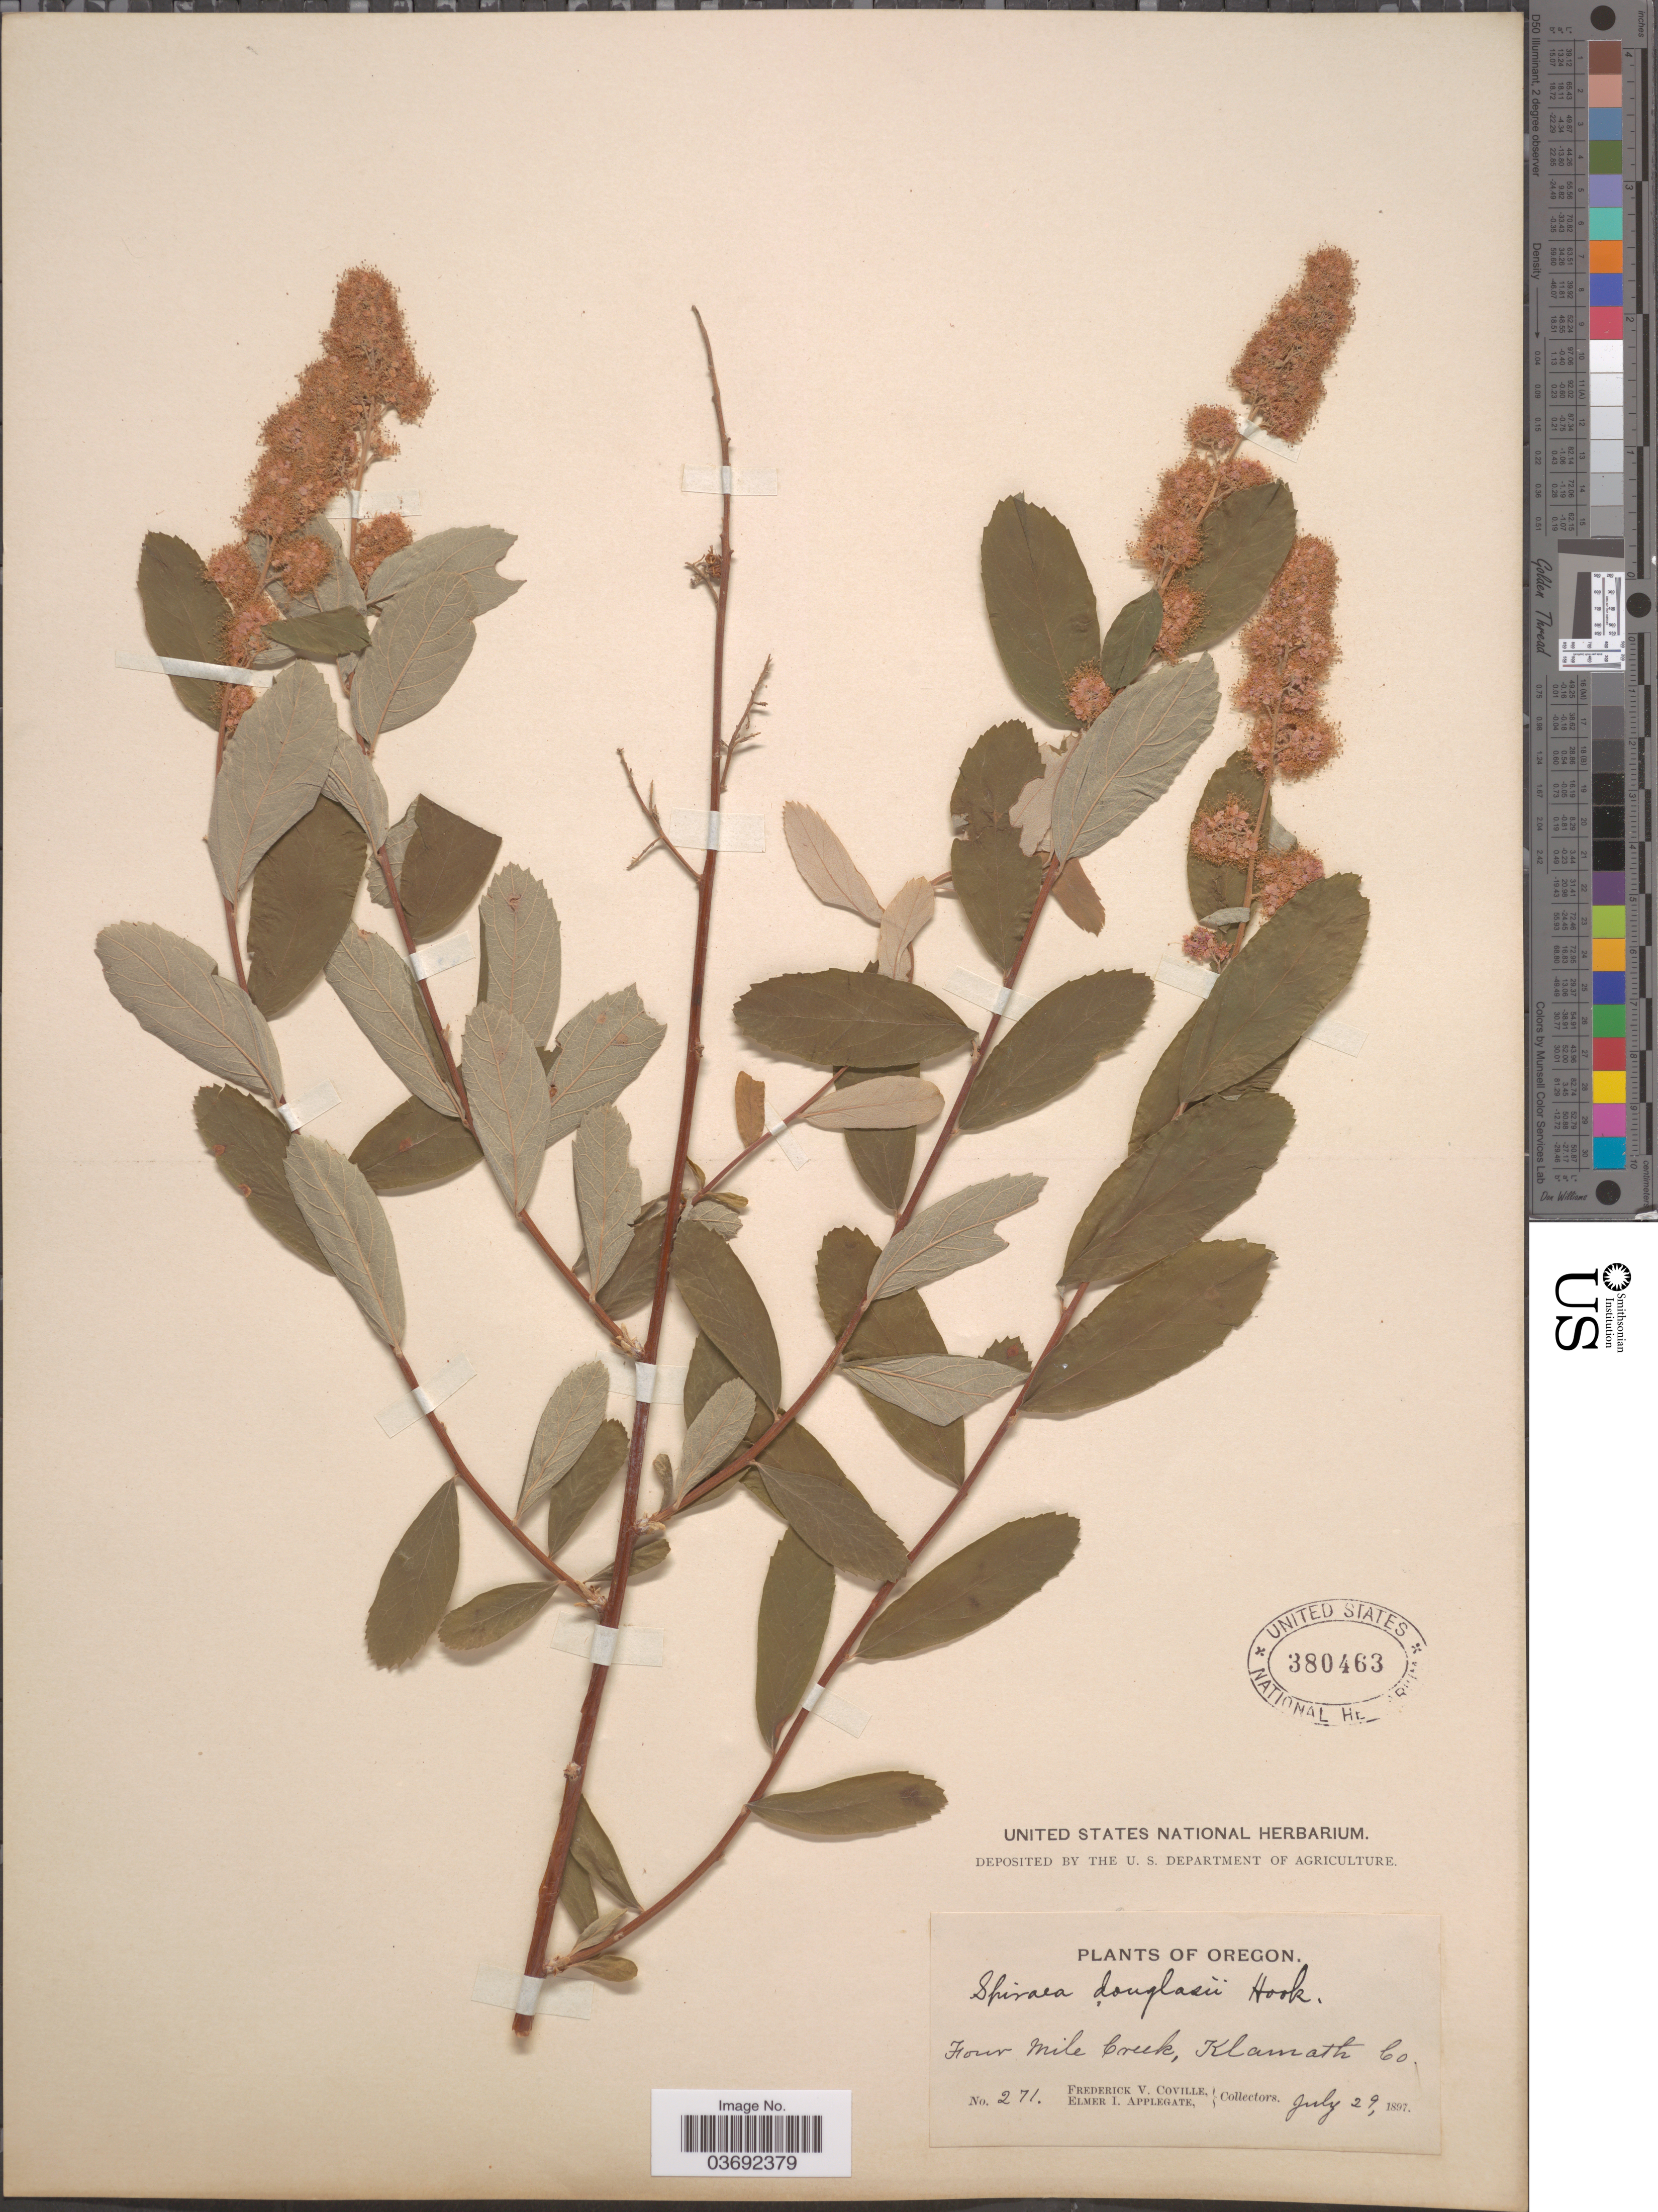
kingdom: Plantae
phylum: Tracheophyta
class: Magnoliopsida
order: Rosales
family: Rosaceae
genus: Spiraea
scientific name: Spiraea douglasii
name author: Hook.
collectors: F. V. Coville & E. I. Applegate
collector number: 271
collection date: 1897-07-29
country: United States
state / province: Oregon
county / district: Klamath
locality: Four mile Creek, Klamath Co.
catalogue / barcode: US 380463